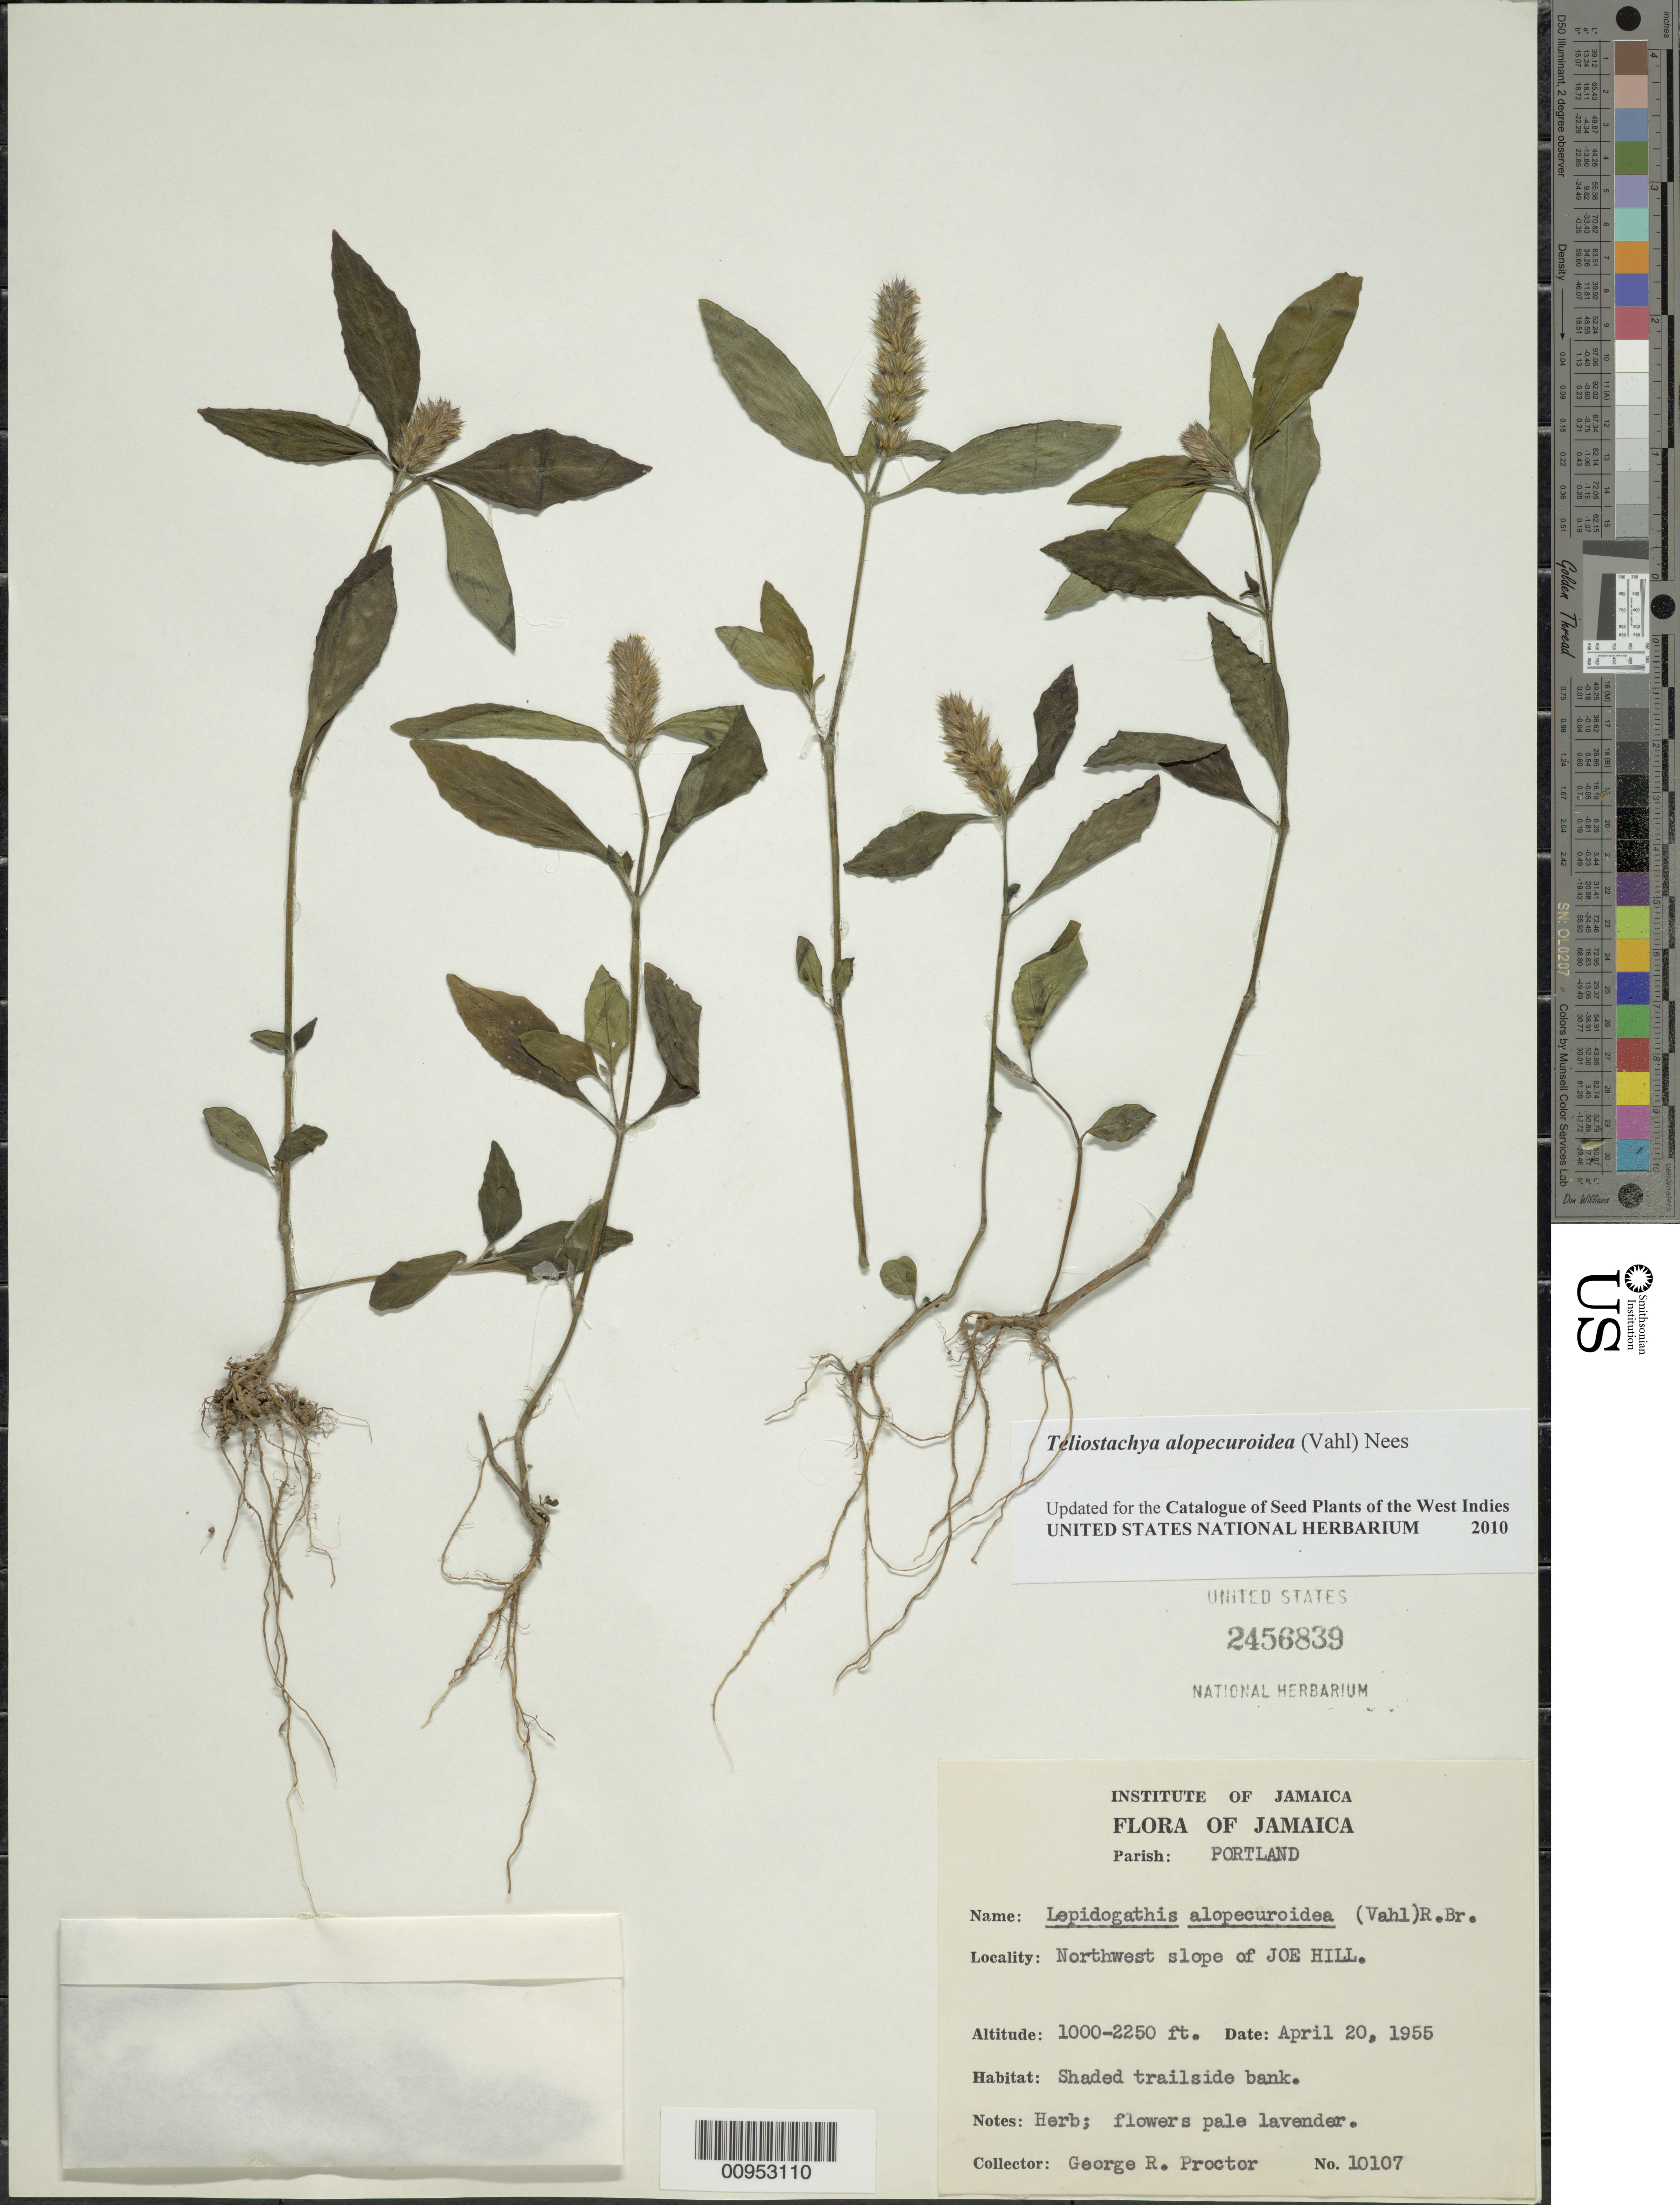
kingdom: Plantae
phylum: Tracheophyta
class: Magnoliopsida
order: Lamiales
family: Acanthaceae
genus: Teliostachya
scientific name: Teliostachya alopecuroidea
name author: (Vahl) Nees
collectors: G. R. Proctor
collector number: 10107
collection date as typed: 20 Apr 1955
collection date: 1955-04-20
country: Jamaica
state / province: Portland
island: Jamaica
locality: Northwest slope of Joe Hill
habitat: Shaded trailside bank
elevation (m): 305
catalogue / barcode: US 2456839